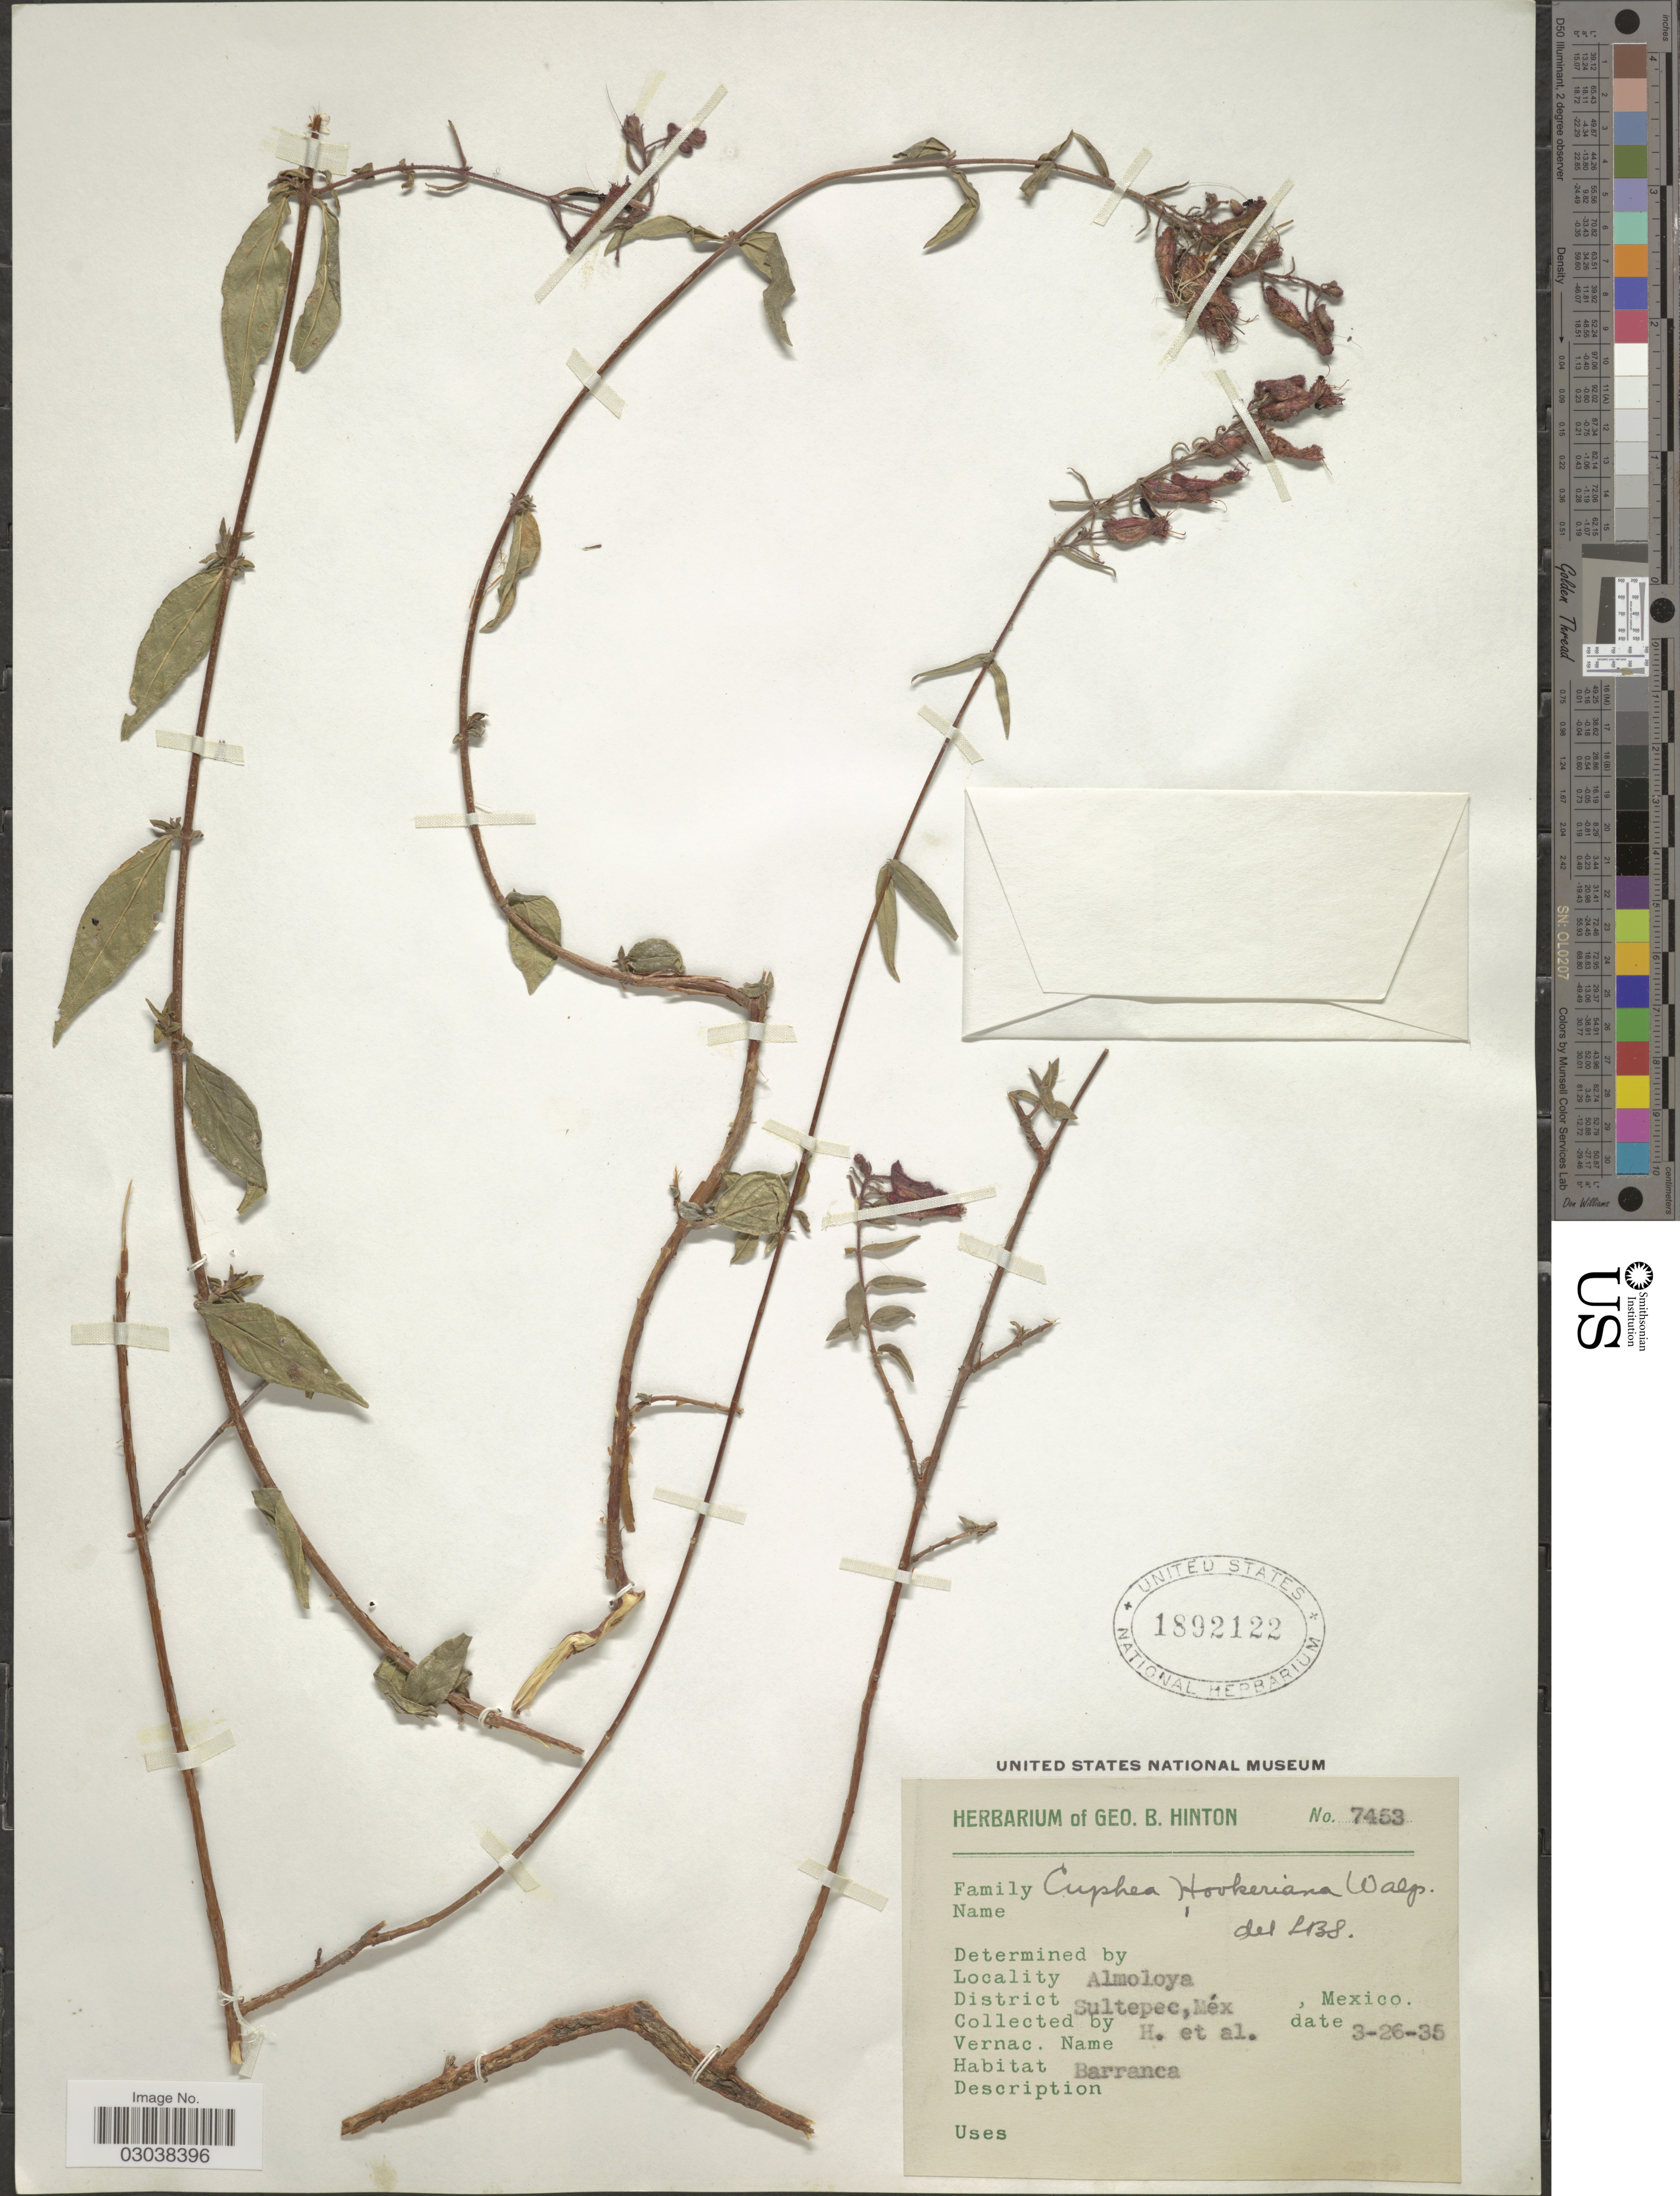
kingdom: Plantae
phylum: Tracheophyta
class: Magnoliopsida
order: Myrtales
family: Lythraceae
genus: Cuphea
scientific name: Cuphea hookeriana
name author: Walp.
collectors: G. B. Hinton & et al.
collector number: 7453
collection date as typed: Transcribed d/m/y: 26/3/35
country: Mexico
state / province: México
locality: Almoloya. District Sultepec, Méx.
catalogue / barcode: US 1892122